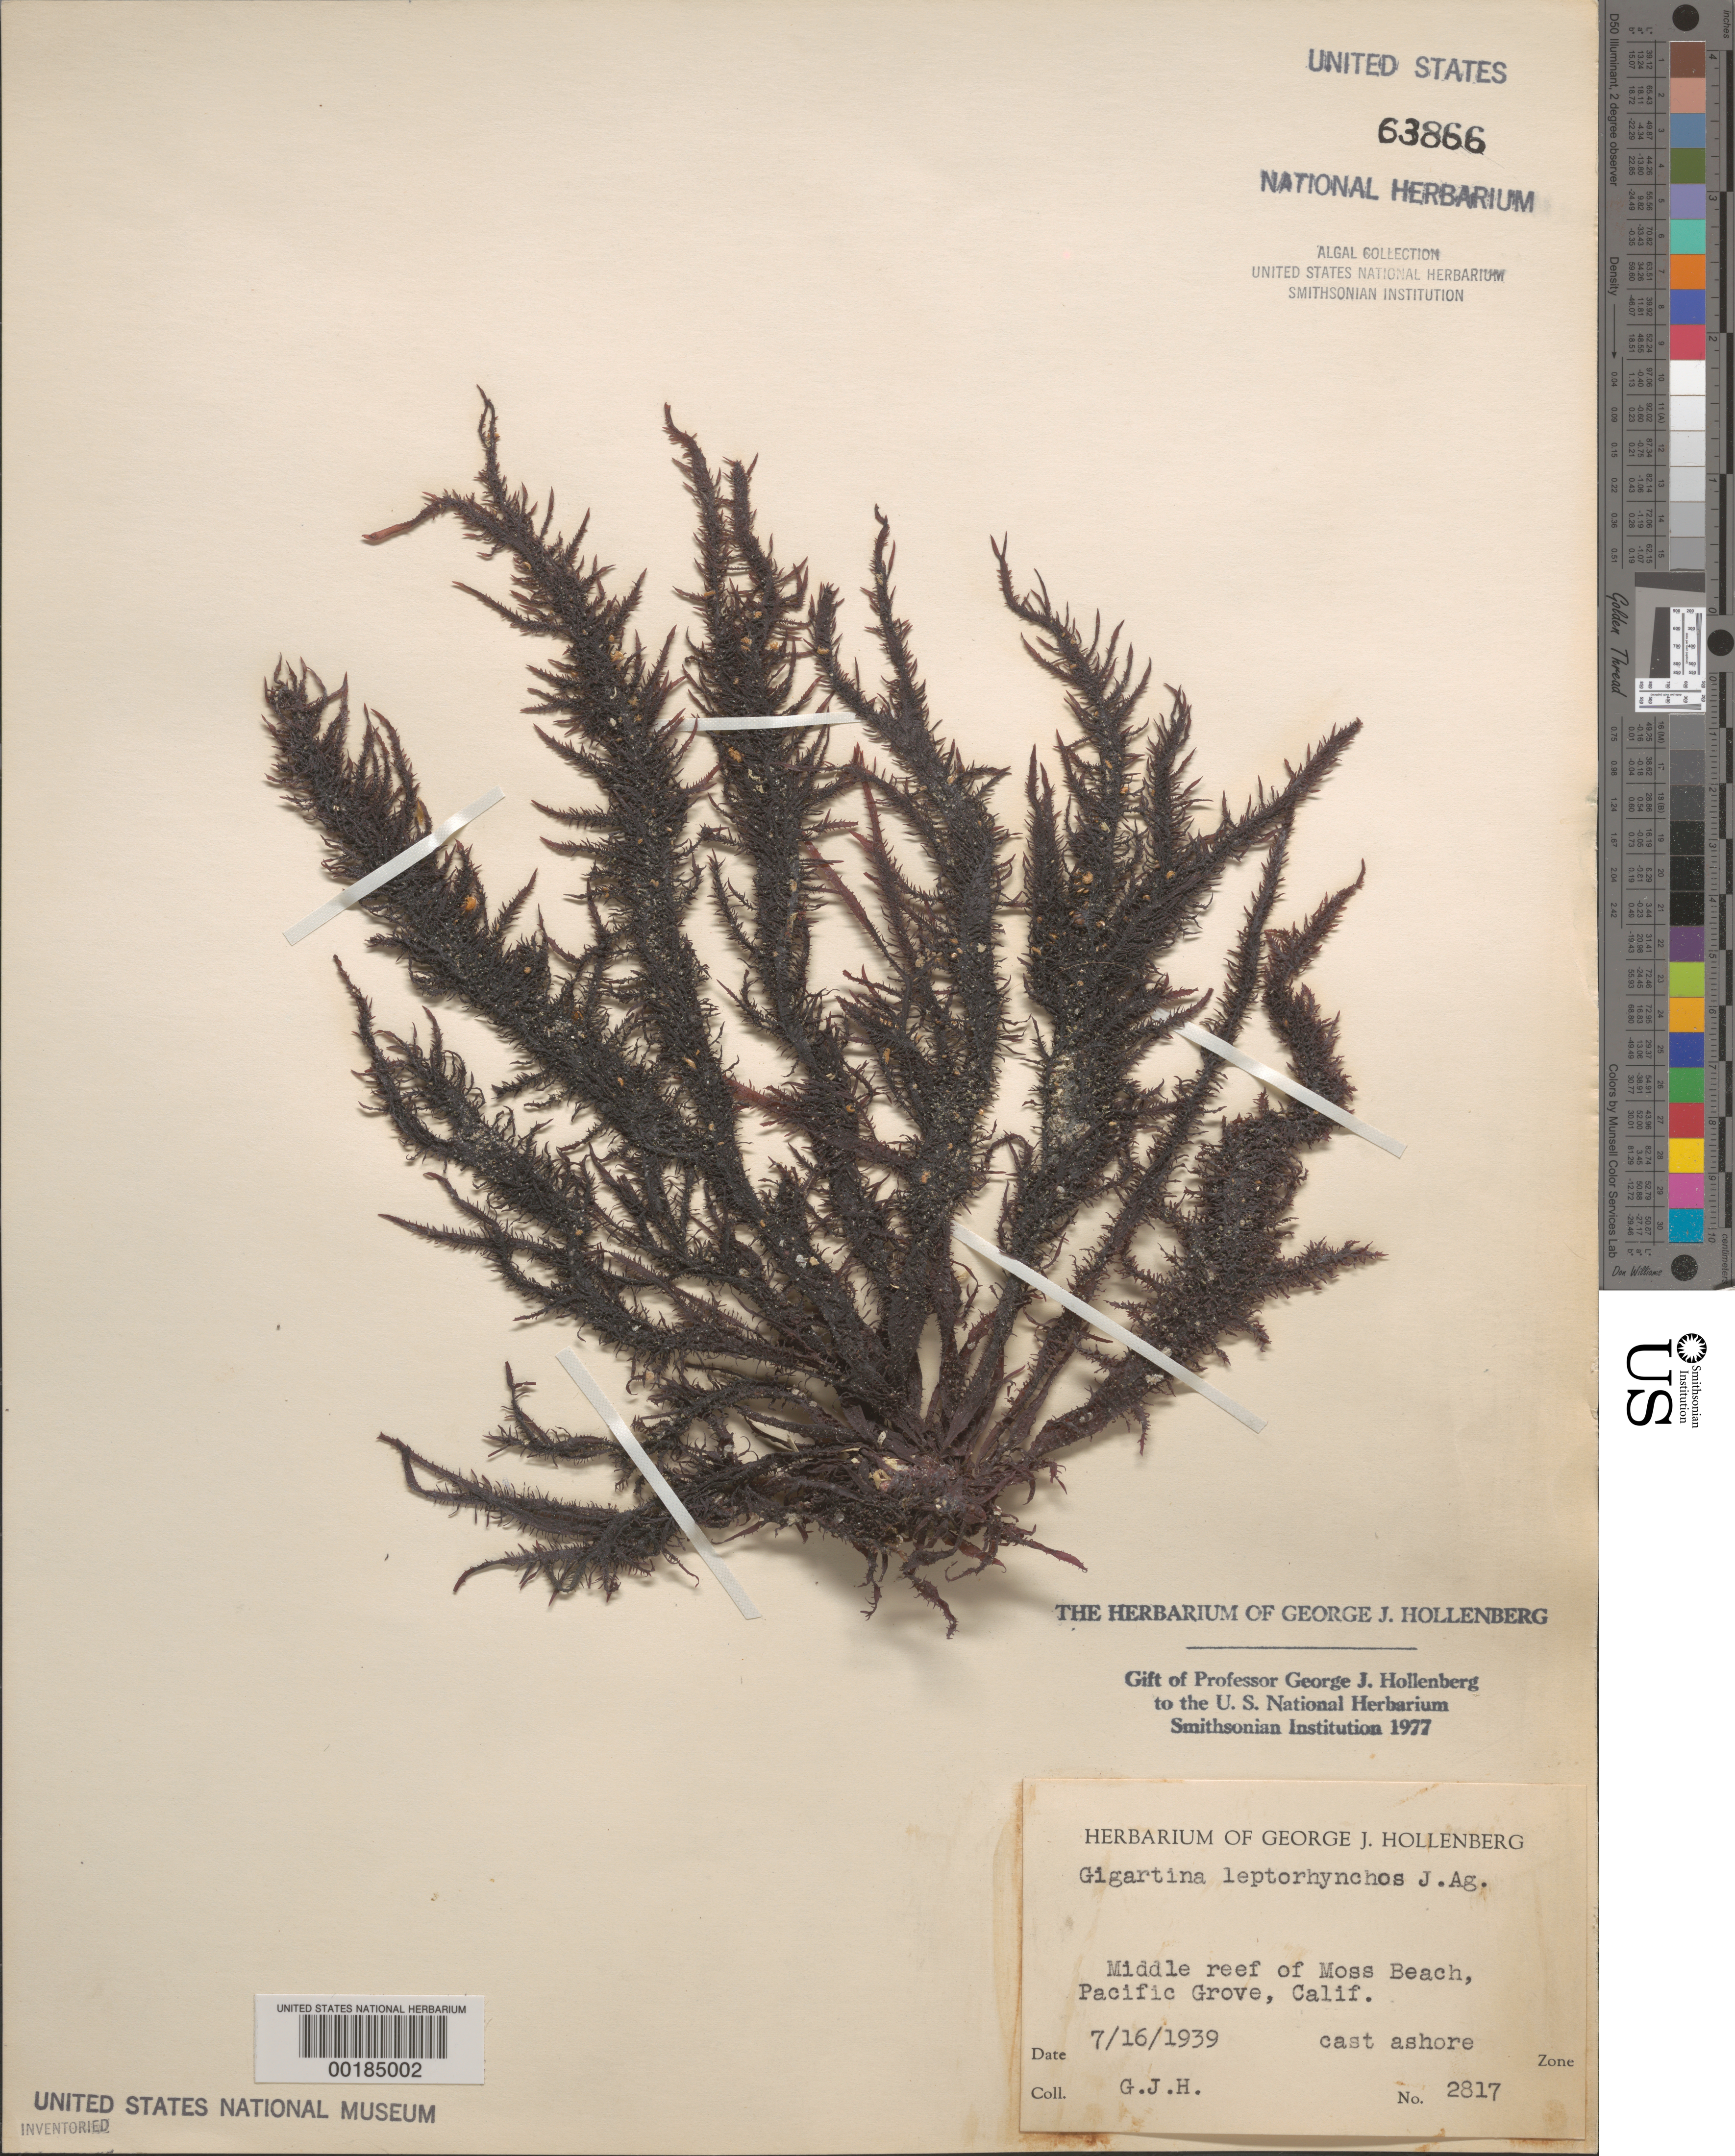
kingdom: Plantae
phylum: Rhodophyta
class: Florideophyceae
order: Gigartinales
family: Gigartinaceae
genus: Mazzaella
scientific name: Mazzaella leptorhynchos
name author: (J. Agardh) Leister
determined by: Algae name updating Project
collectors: G. Hollenberg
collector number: GJH 2817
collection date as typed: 16 Jul 1939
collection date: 1939-07-16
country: United States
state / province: California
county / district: Monterey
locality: Middle reef of Moss Beach, Pacific Grove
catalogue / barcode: US 63866